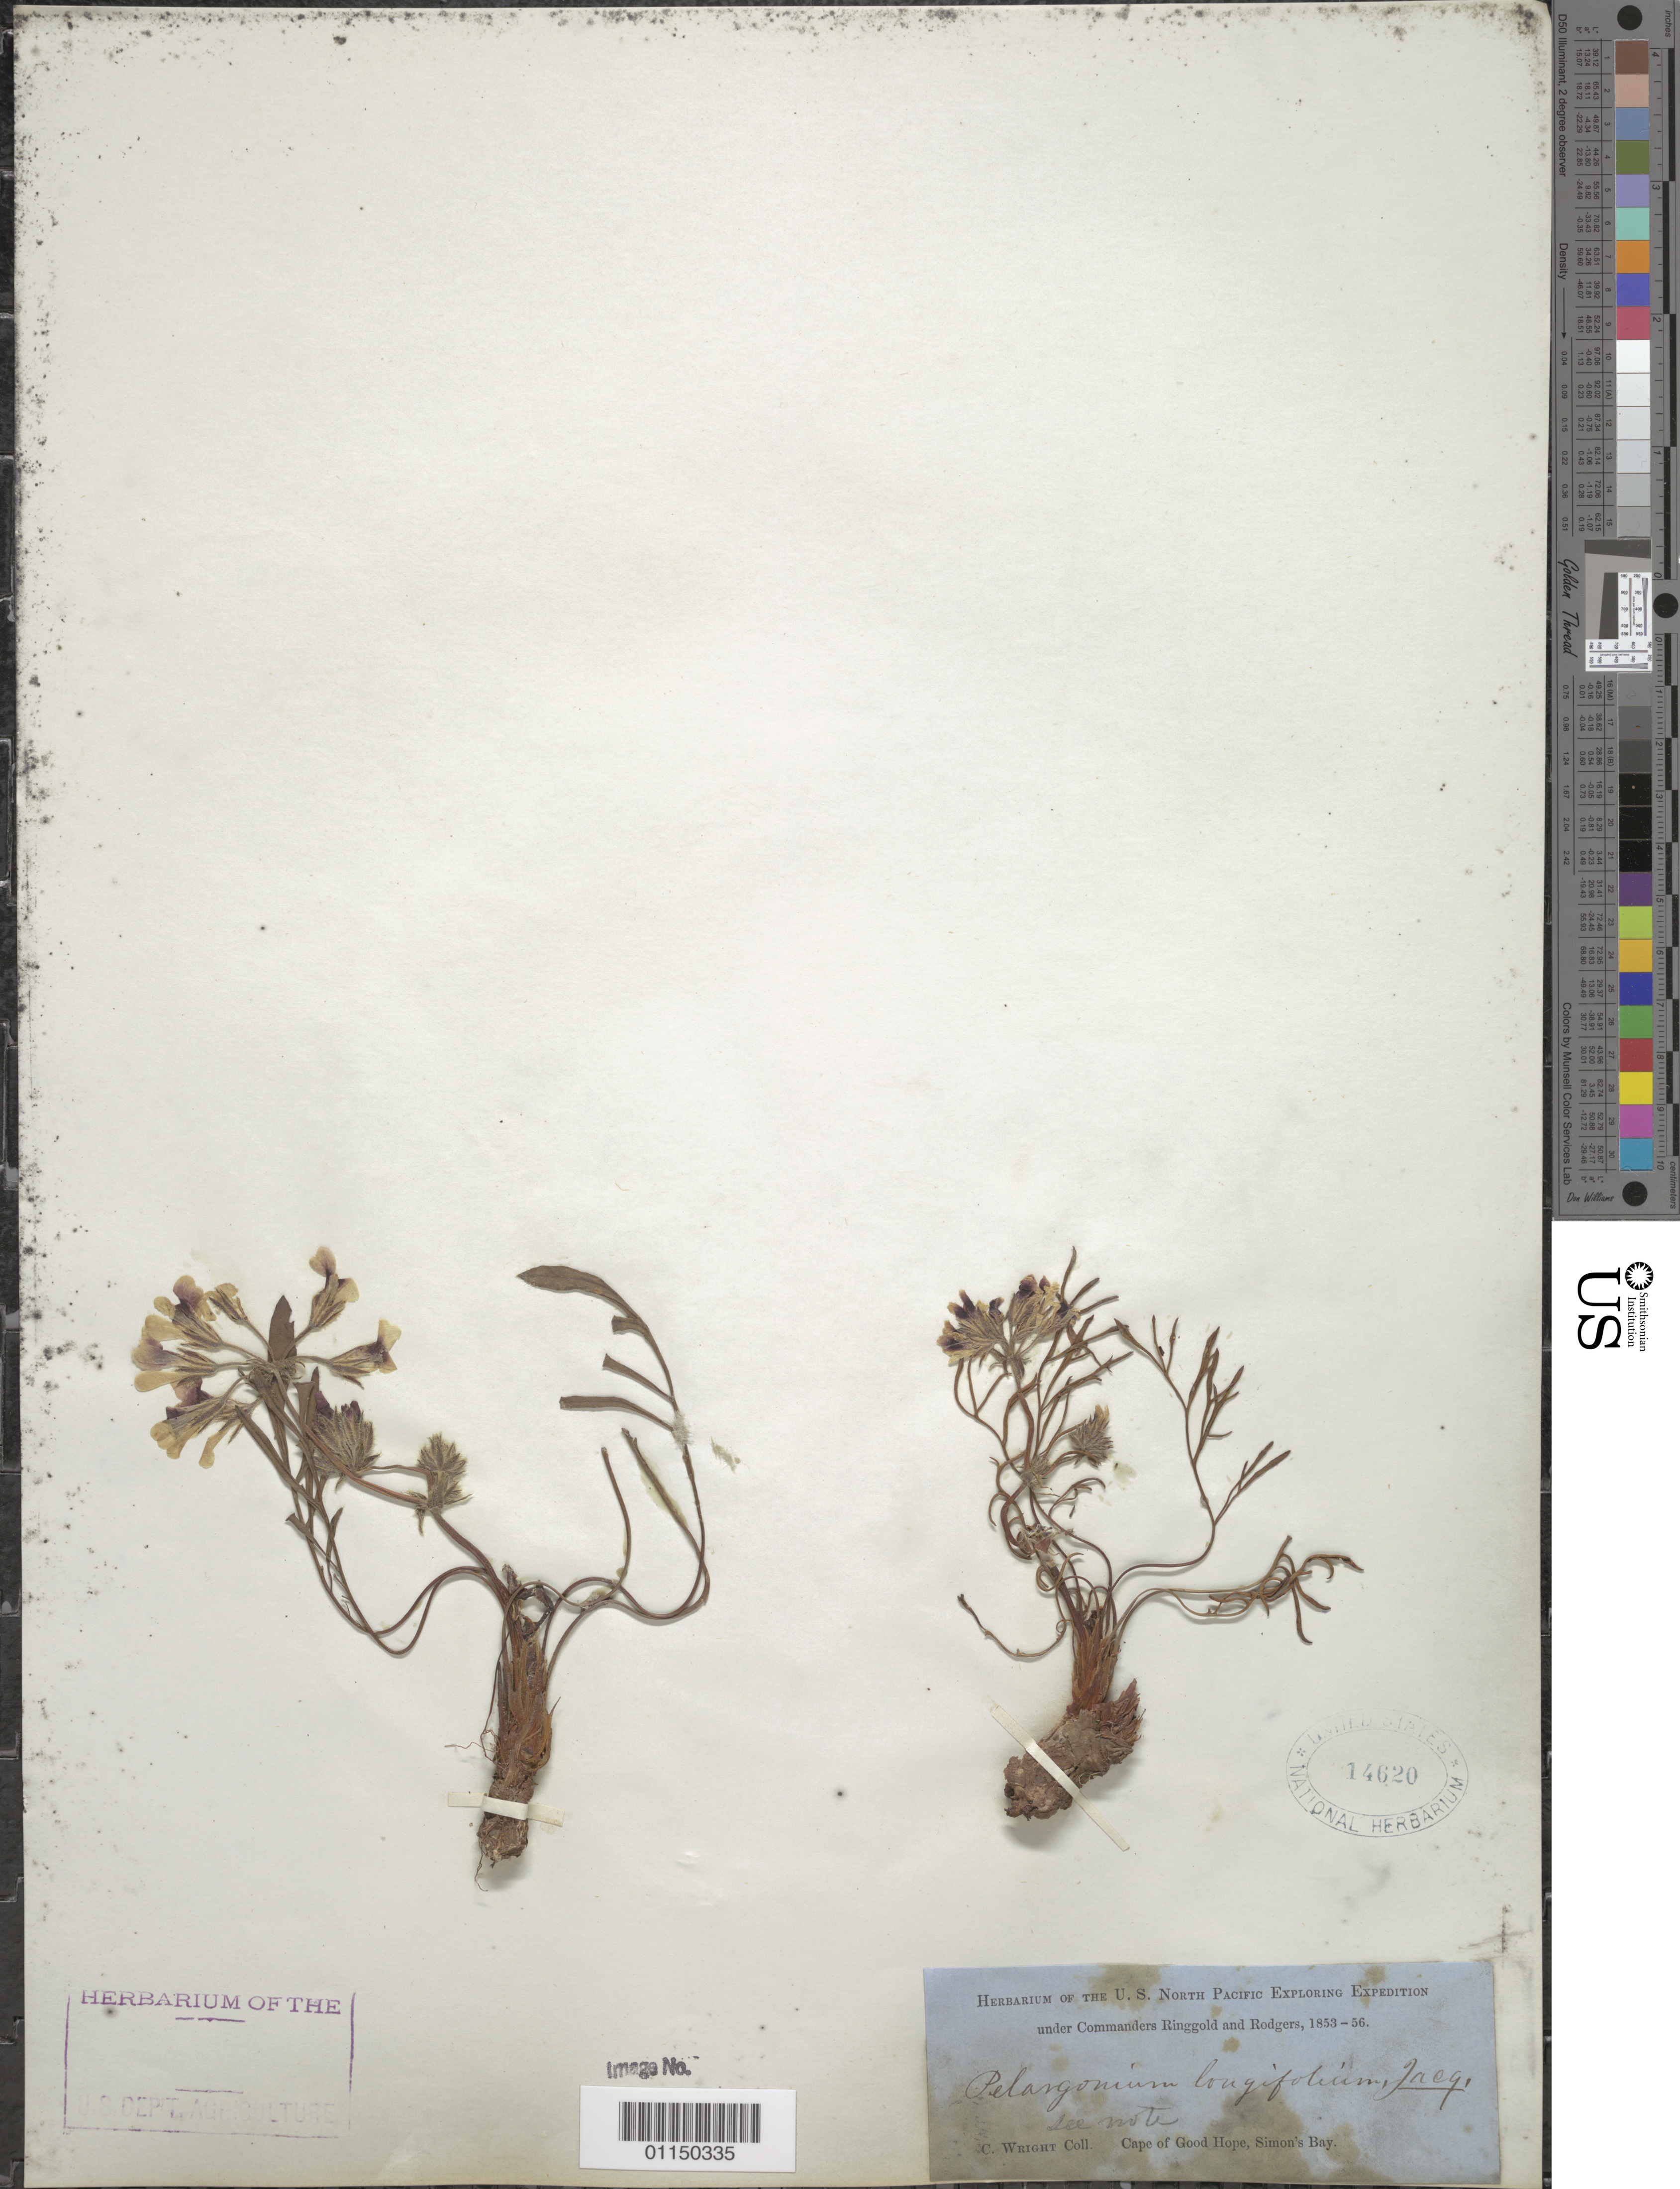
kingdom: Plantae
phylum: Tracheophyta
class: Magnoliopsida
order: Geraniales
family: Geraniaceae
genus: Pelargonium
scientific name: Pelargonium longifolium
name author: Jacq.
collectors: C. Wright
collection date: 1853/1856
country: South Africa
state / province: Western Cape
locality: Cape of Good Hope, Simon's Bay.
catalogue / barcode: US 14620